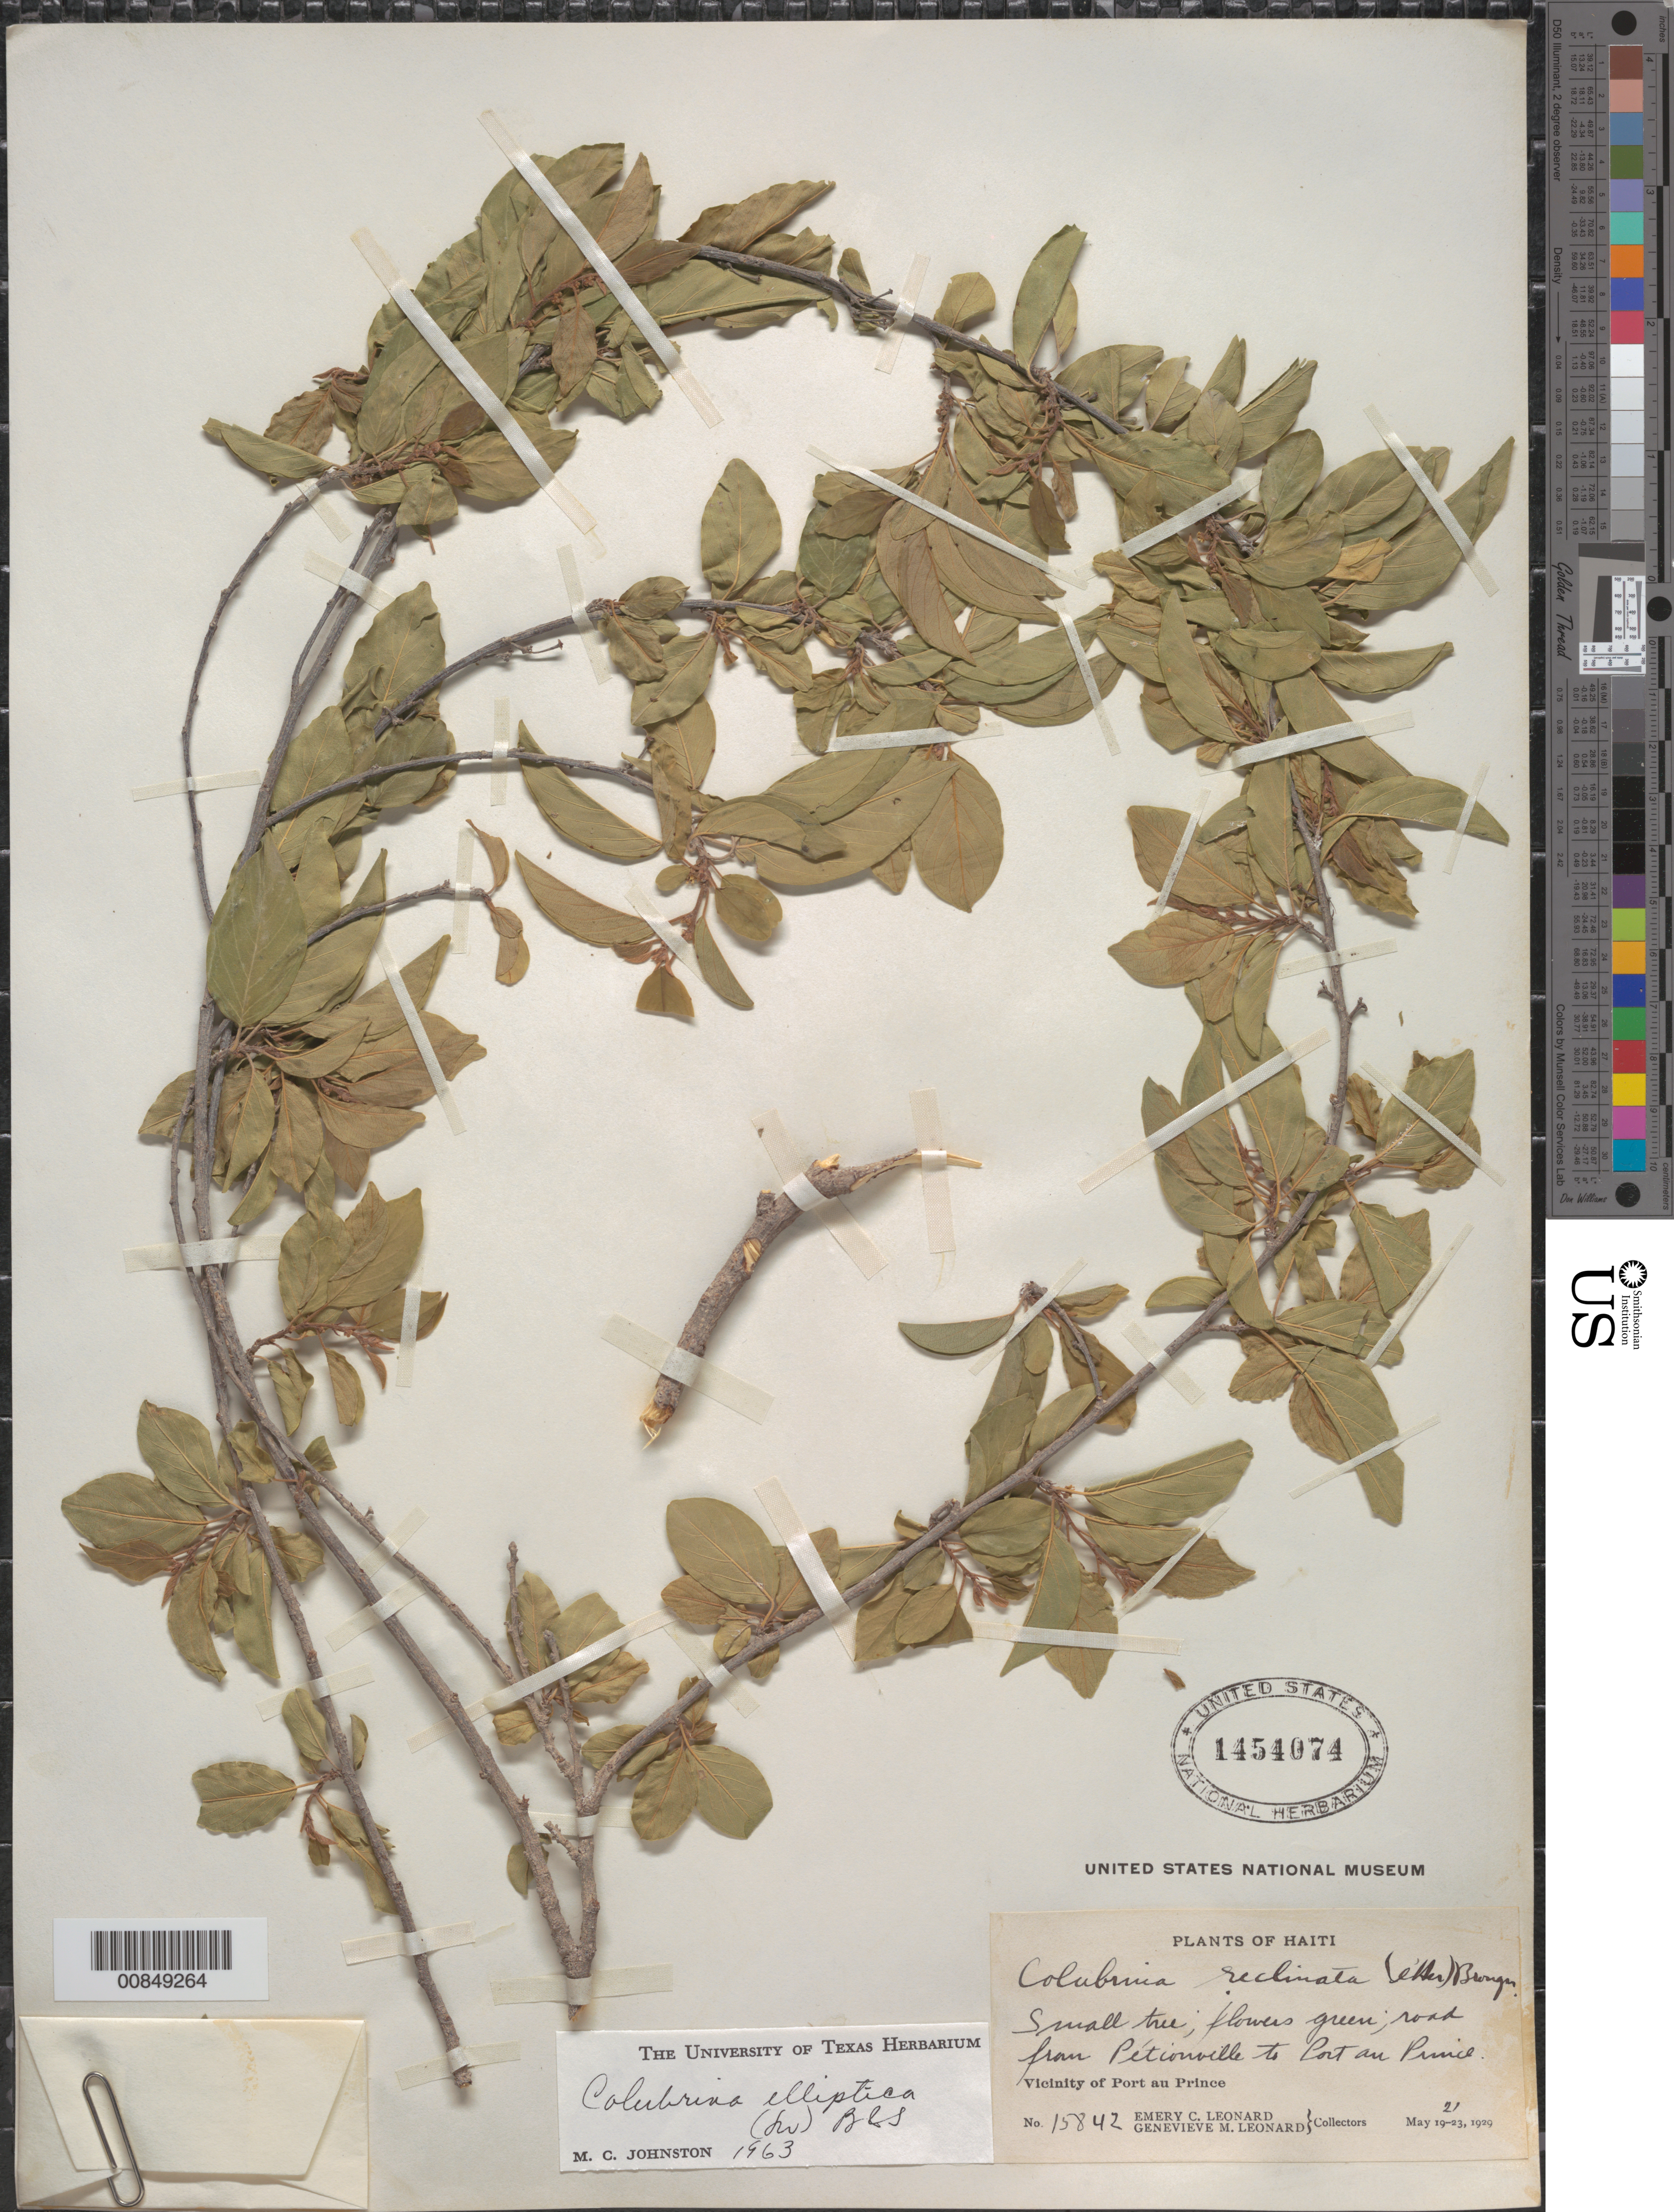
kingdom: Plantae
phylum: Tracheophyta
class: Magnoliopsida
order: Rosales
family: Rhamnaceae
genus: Colubrina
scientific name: Colubrina elliptica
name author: (Sw.) Brizicky & W.L. Stern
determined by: Johnston, Marshall C.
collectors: E. C. Leonard & G. M. Leonard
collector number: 15842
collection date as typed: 21 May 1929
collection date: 1929-05-21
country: Haiti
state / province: Ouest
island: Hispaniola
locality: Vicinity of Port au Prince, road from Pétionville to Port au Prince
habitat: Road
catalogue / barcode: US 1454074